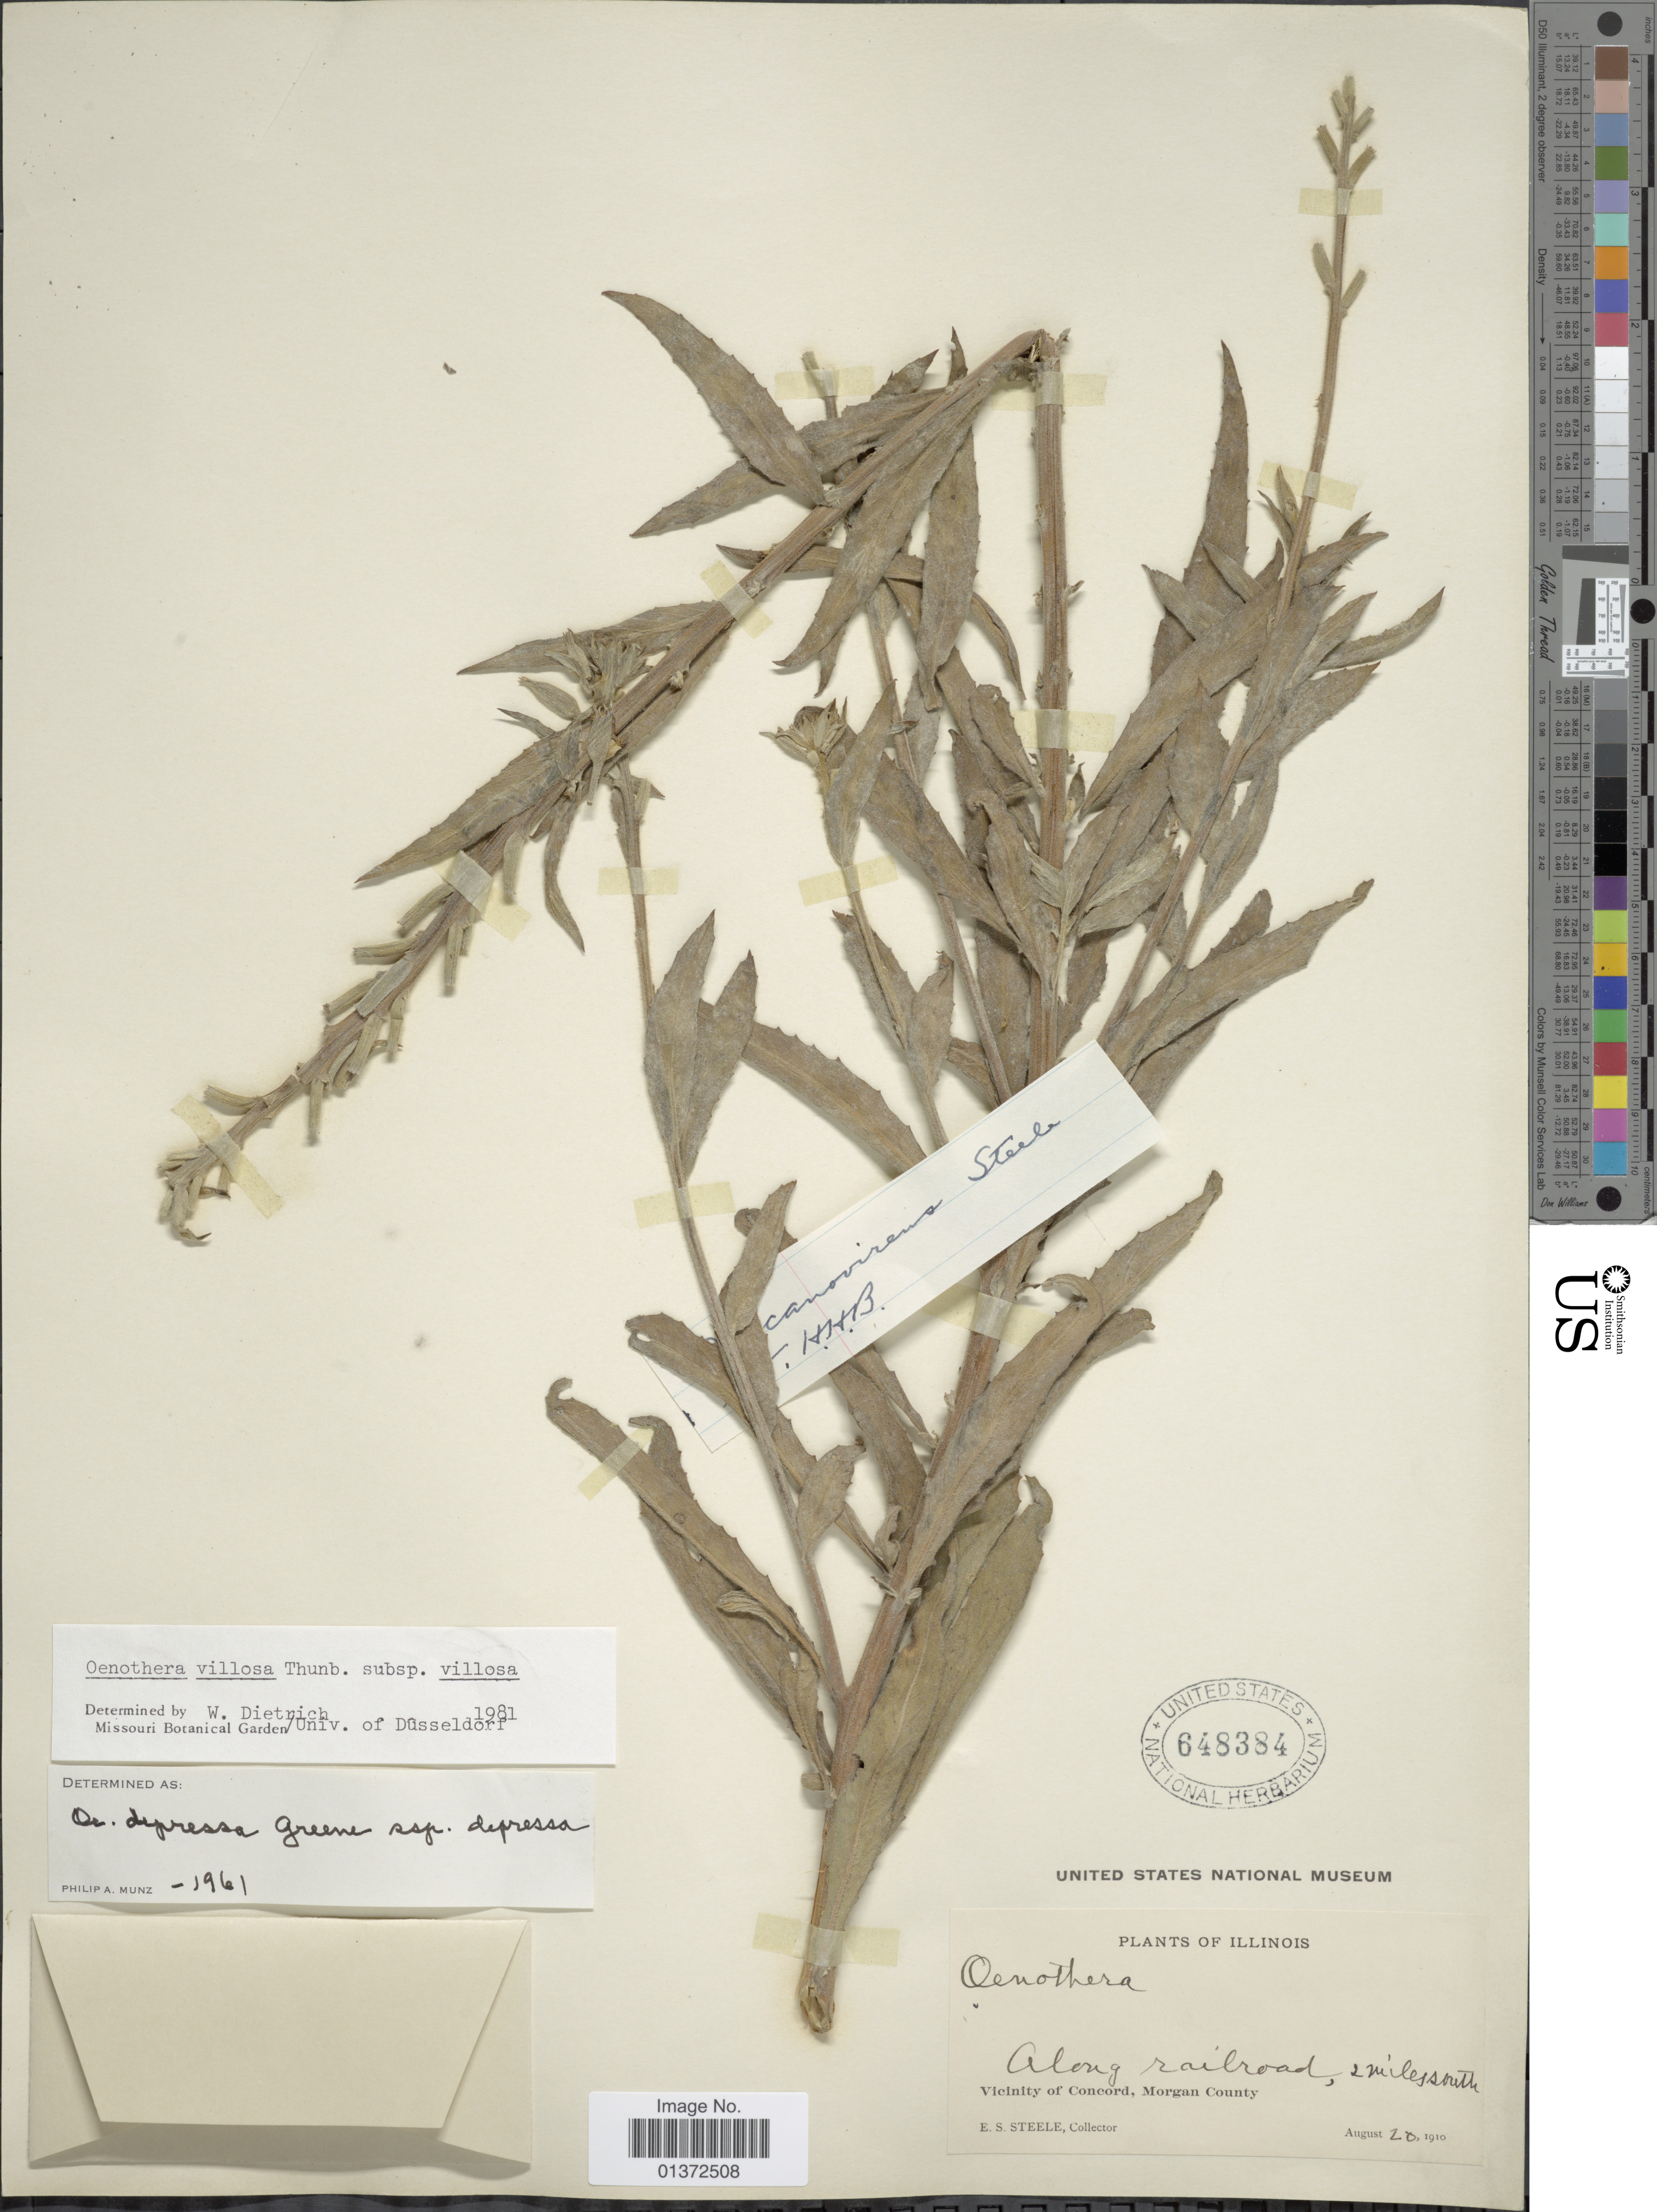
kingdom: Plantae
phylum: Tracheophyta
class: Magnoliopsida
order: Myrtales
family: Onagraceae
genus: Oenothera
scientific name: Oenothera villosa subsp. villosa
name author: Thunb.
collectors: E. Steele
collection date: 1910-08-20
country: United States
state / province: Illinois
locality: Along railroad, 2 miles south, Vicinity of Concord, Morgan County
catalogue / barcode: US 648384